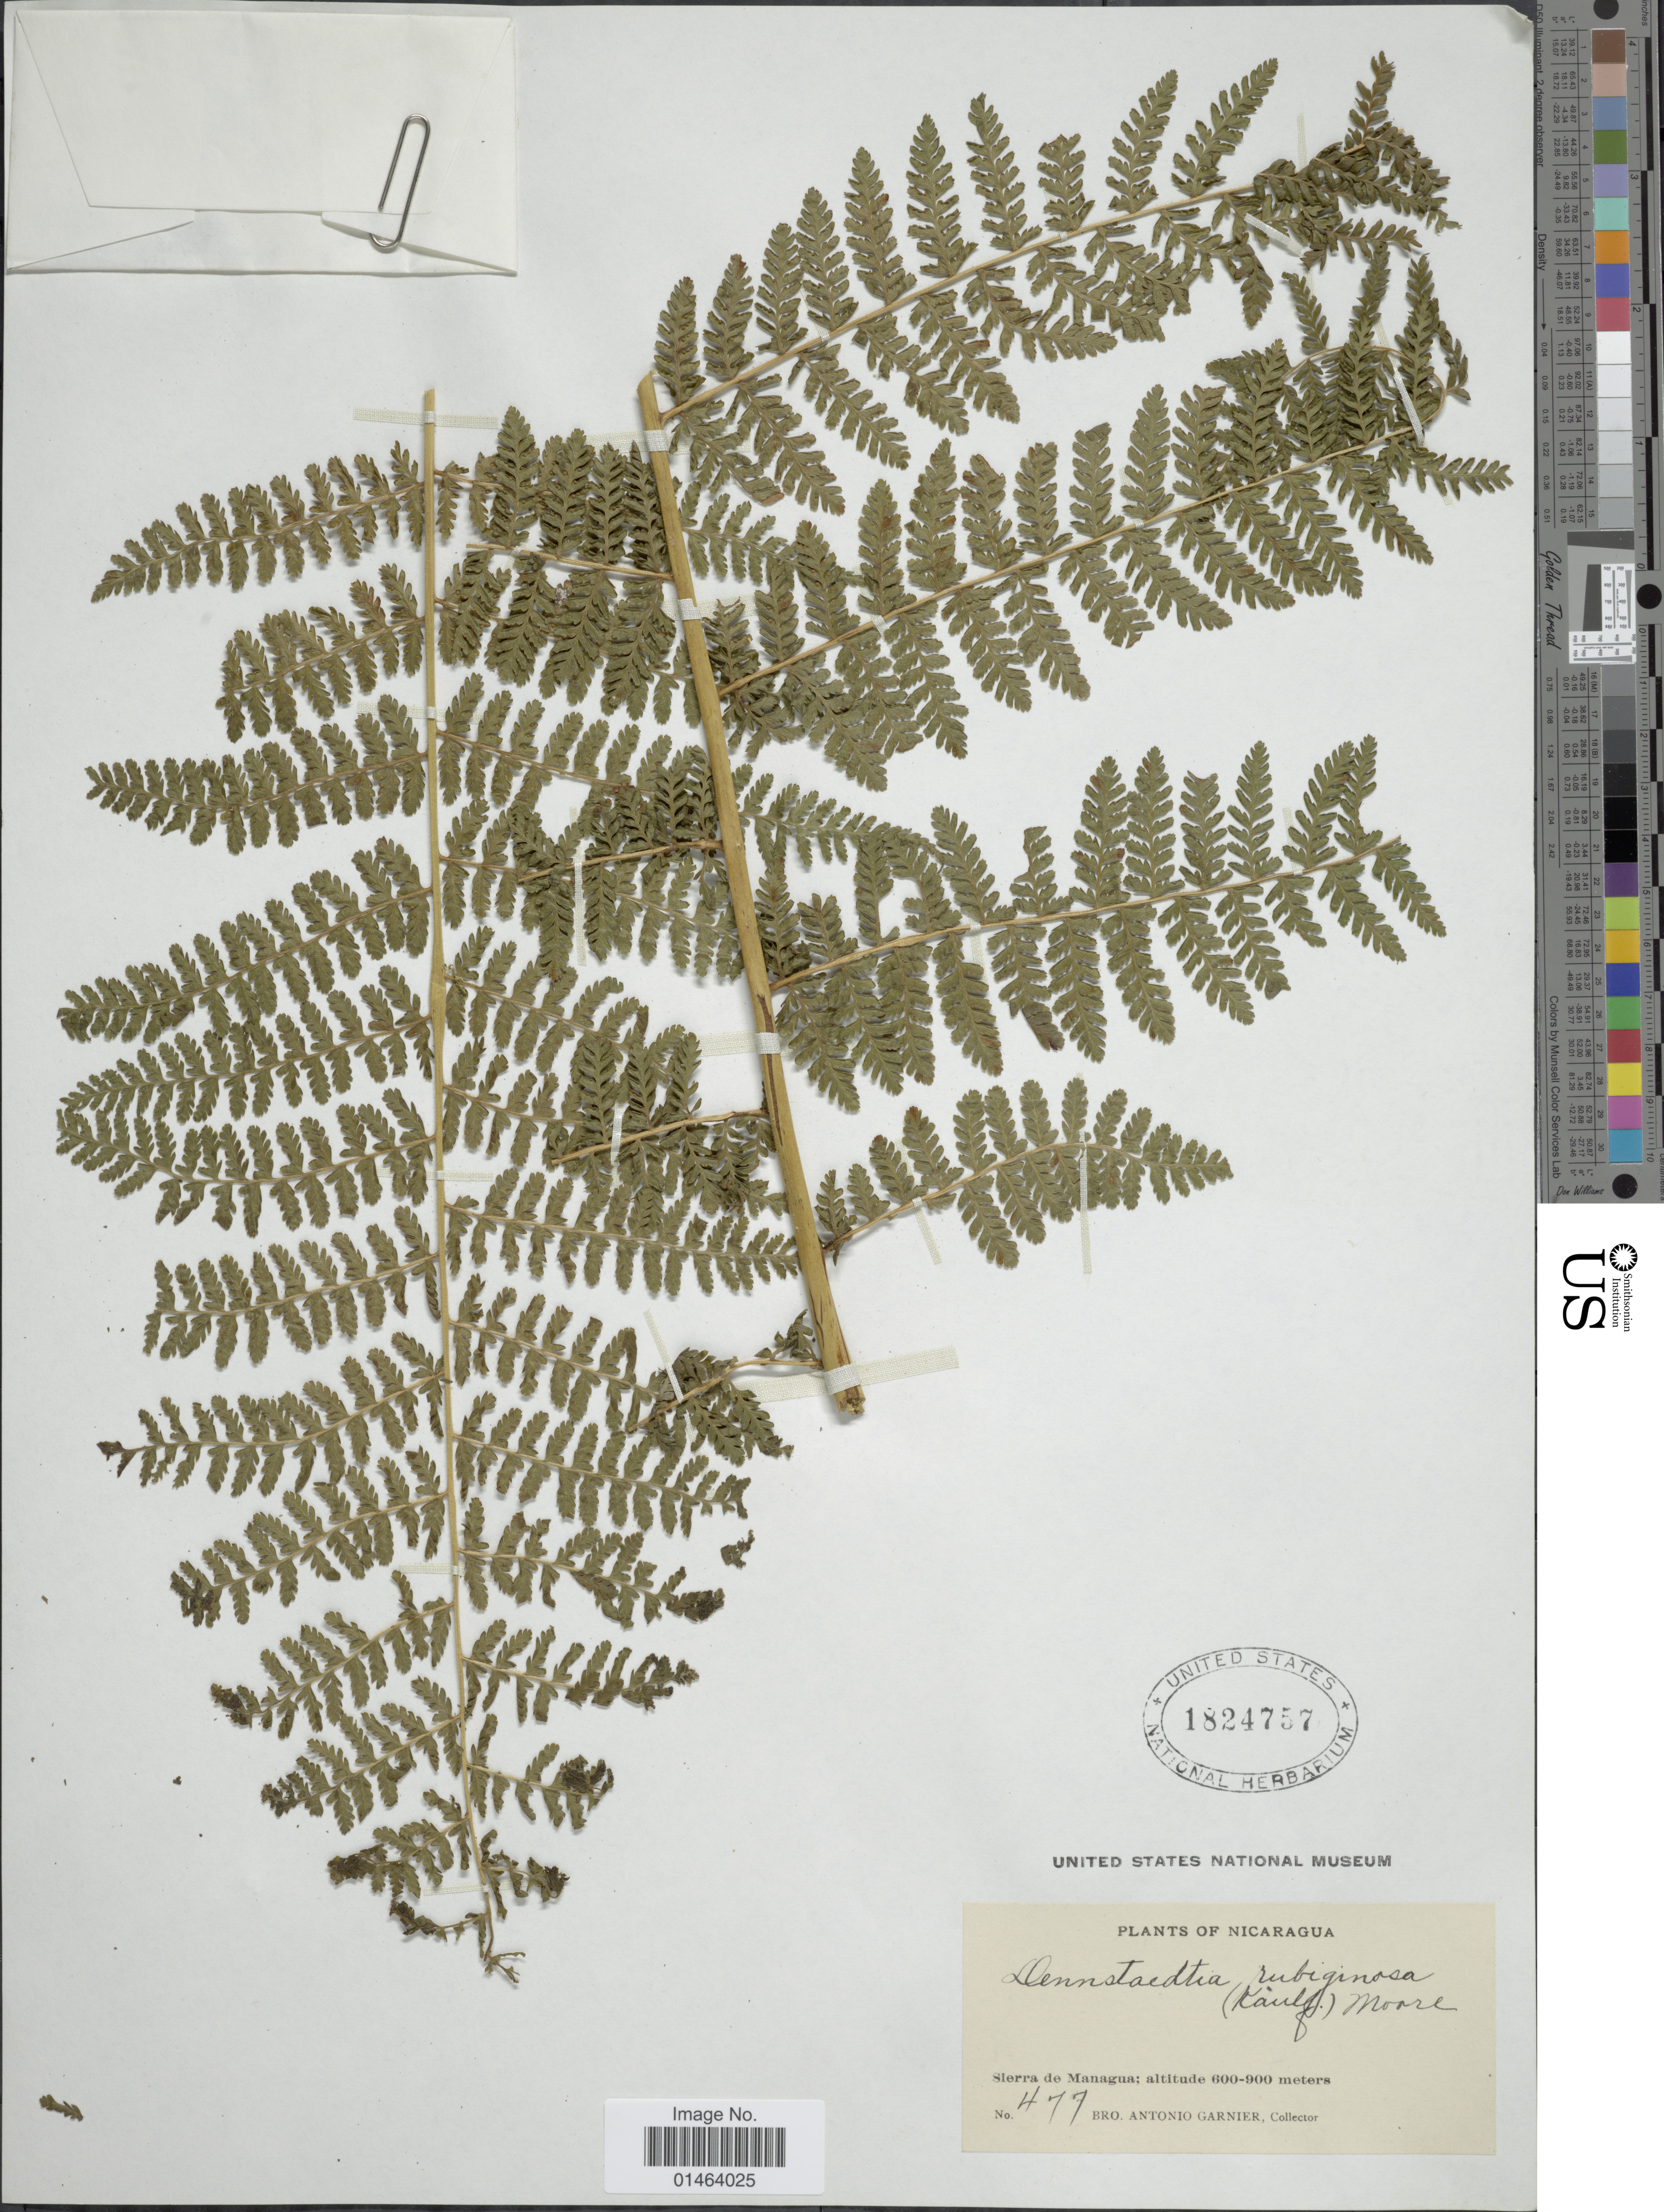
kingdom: Plantae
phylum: Tracheophyta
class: Polypodiopsida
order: Polypodiales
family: Dennstaedtiaceae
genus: Dennstaedtia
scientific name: Dennstaedtia cicutaria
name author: (Sw.) T. Moore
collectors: Bro. A. Garnier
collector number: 477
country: Nicaragua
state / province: Managua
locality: Nicaragua, Sierra de Managua.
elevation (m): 600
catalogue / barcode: US 1824757